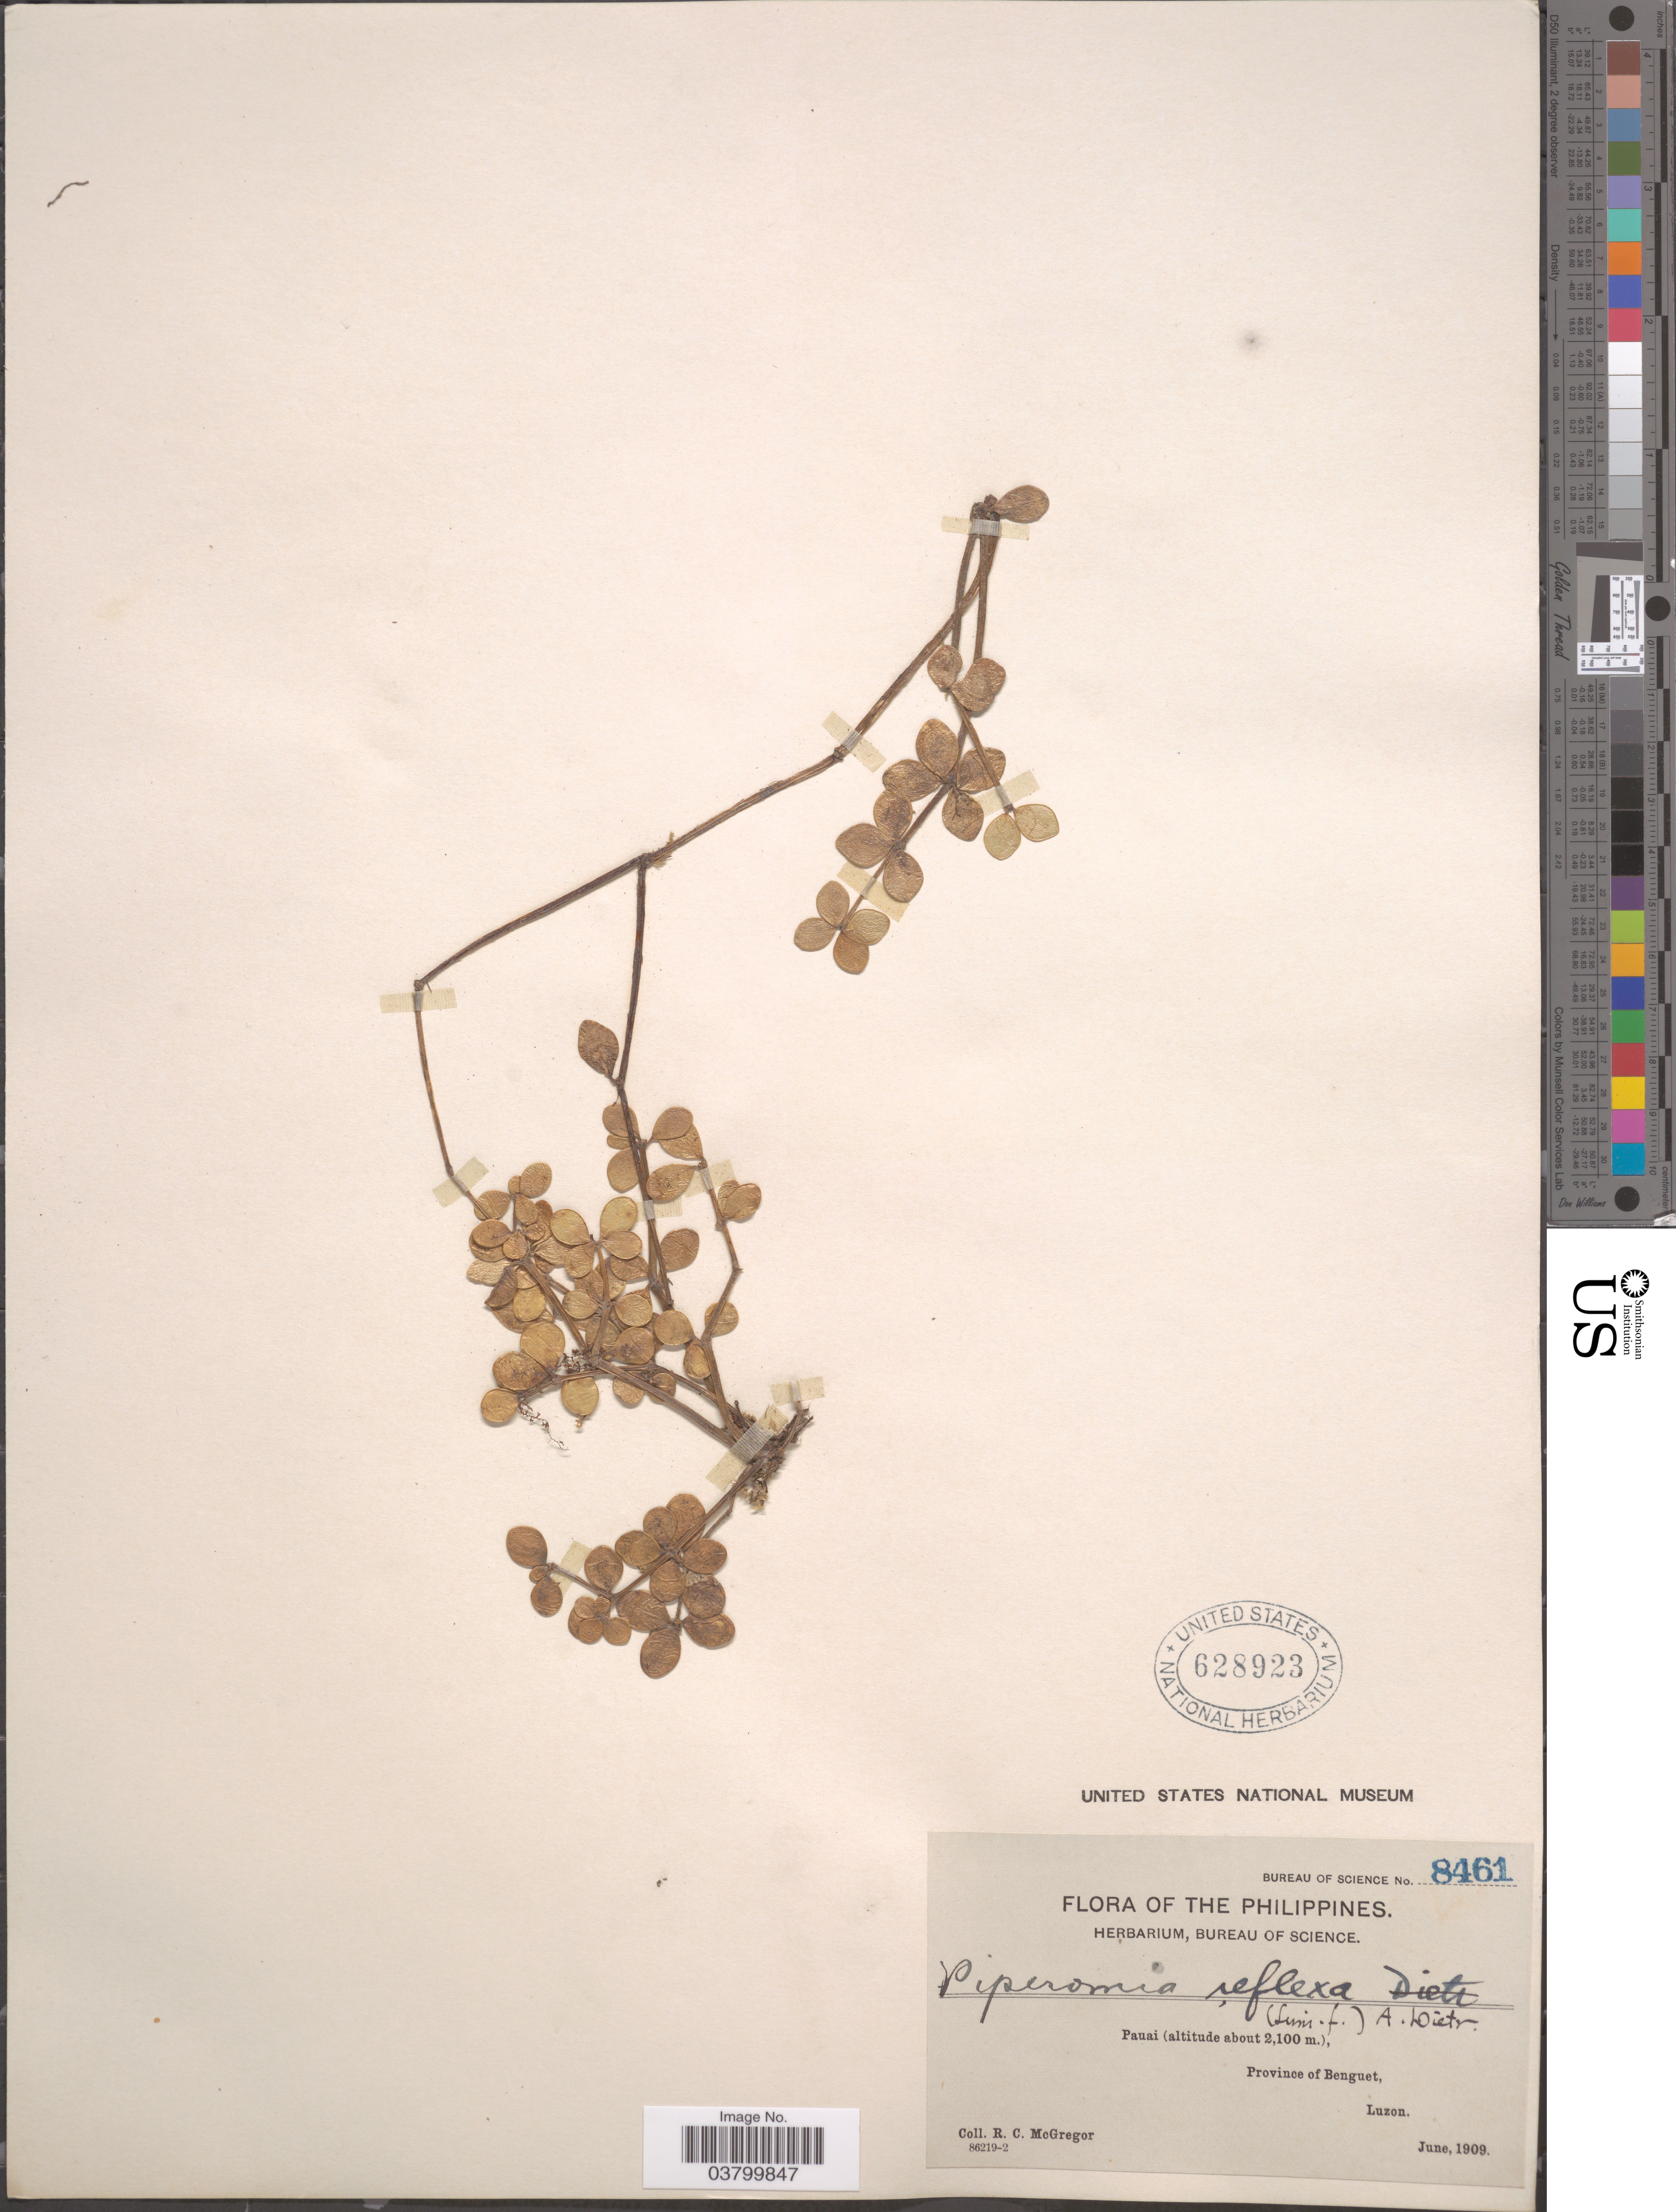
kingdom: Plantae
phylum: Tracheophyta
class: Magnoliopsida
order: Piperales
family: Piperaceae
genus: Peperomia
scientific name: Peperomia reflexa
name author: (L. f.) A. Dietr.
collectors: R. C. McGregor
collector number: Bureau of Science 8461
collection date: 1909-06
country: Philippines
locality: Pauai, Province of Benguet, Luzon.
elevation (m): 2100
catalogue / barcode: US 628923